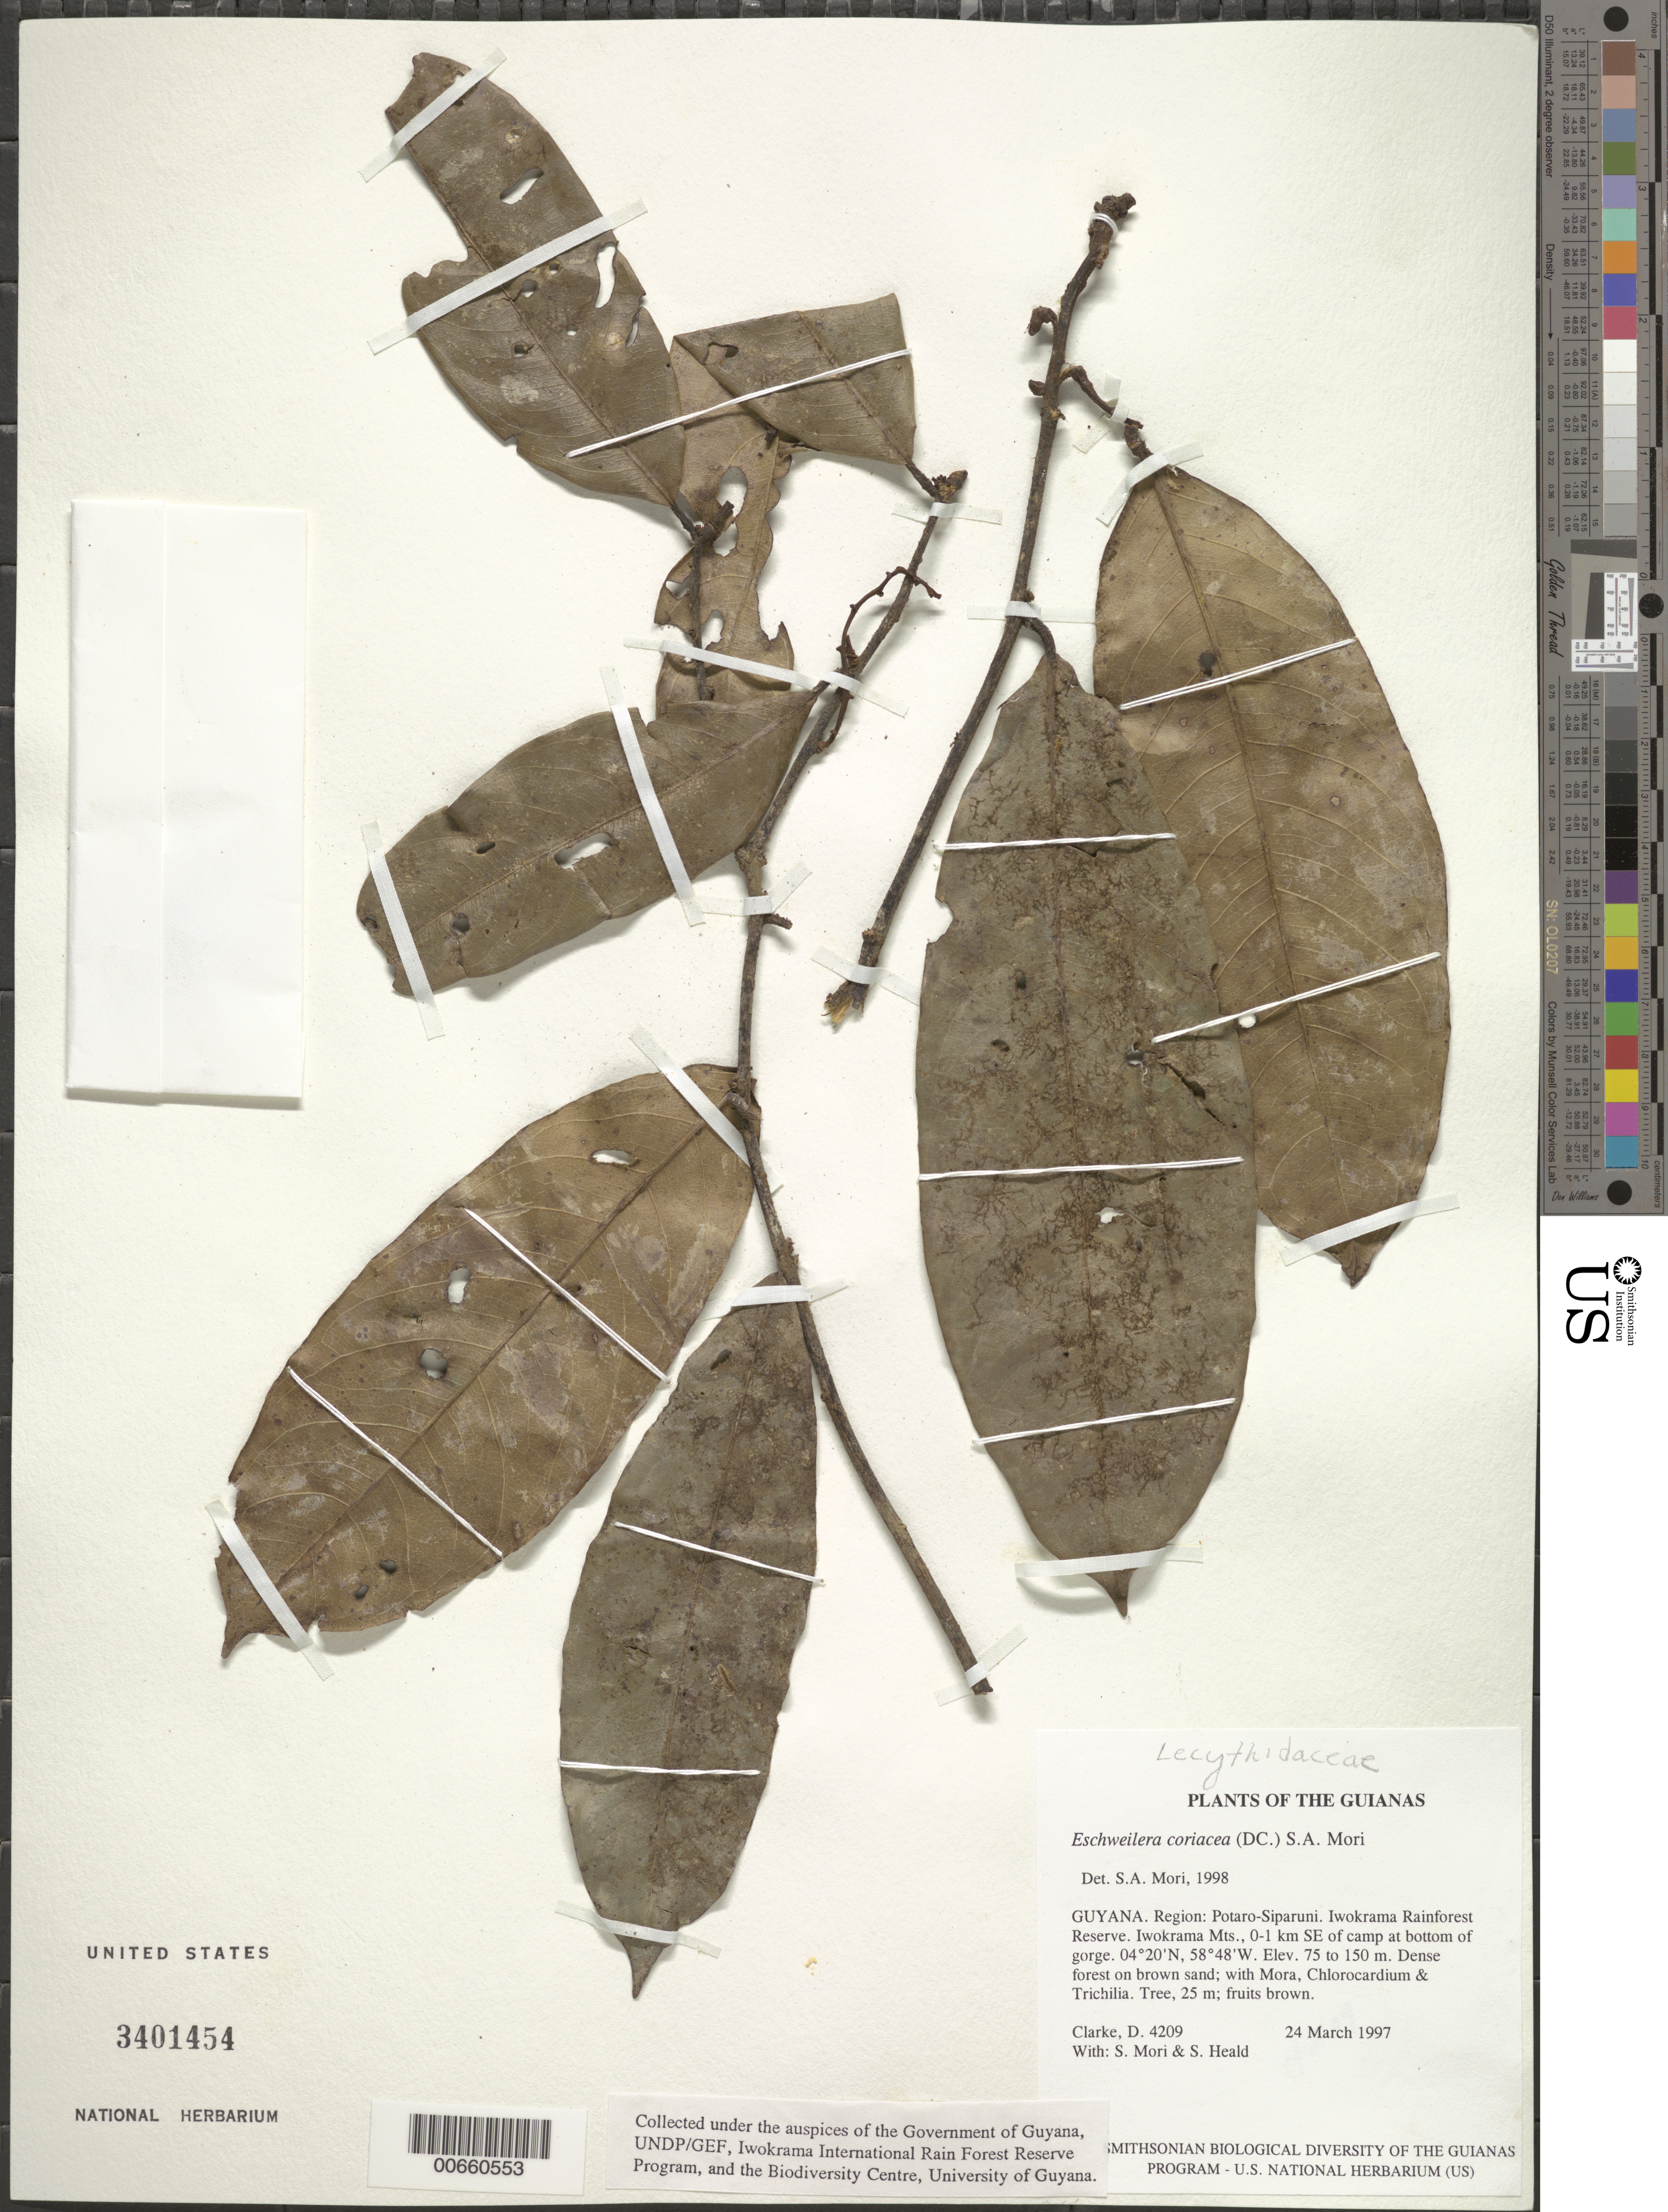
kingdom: Plantae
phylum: Tracheophyta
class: Magnoliopsida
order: Ericales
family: Lecythidaceae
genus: Eschweilera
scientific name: Eschweilera coriacea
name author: (DC.) S.A. Mori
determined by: Mori, Scott A.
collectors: H. D. Clarke, S. Mori & S. Heald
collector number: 4209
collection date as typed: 24 March 1997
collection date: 1997-03-24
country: Guyana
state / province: Potaro-Siparuni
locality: Iwokrama Rainforest Reserve. Iwokrama Mts., 0-1 km SE of camp at bottom of gorge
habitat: Dense forest on brown sand; with Mora, Chlorocardium & Trichilia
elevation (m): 75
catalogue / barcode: US 3401454